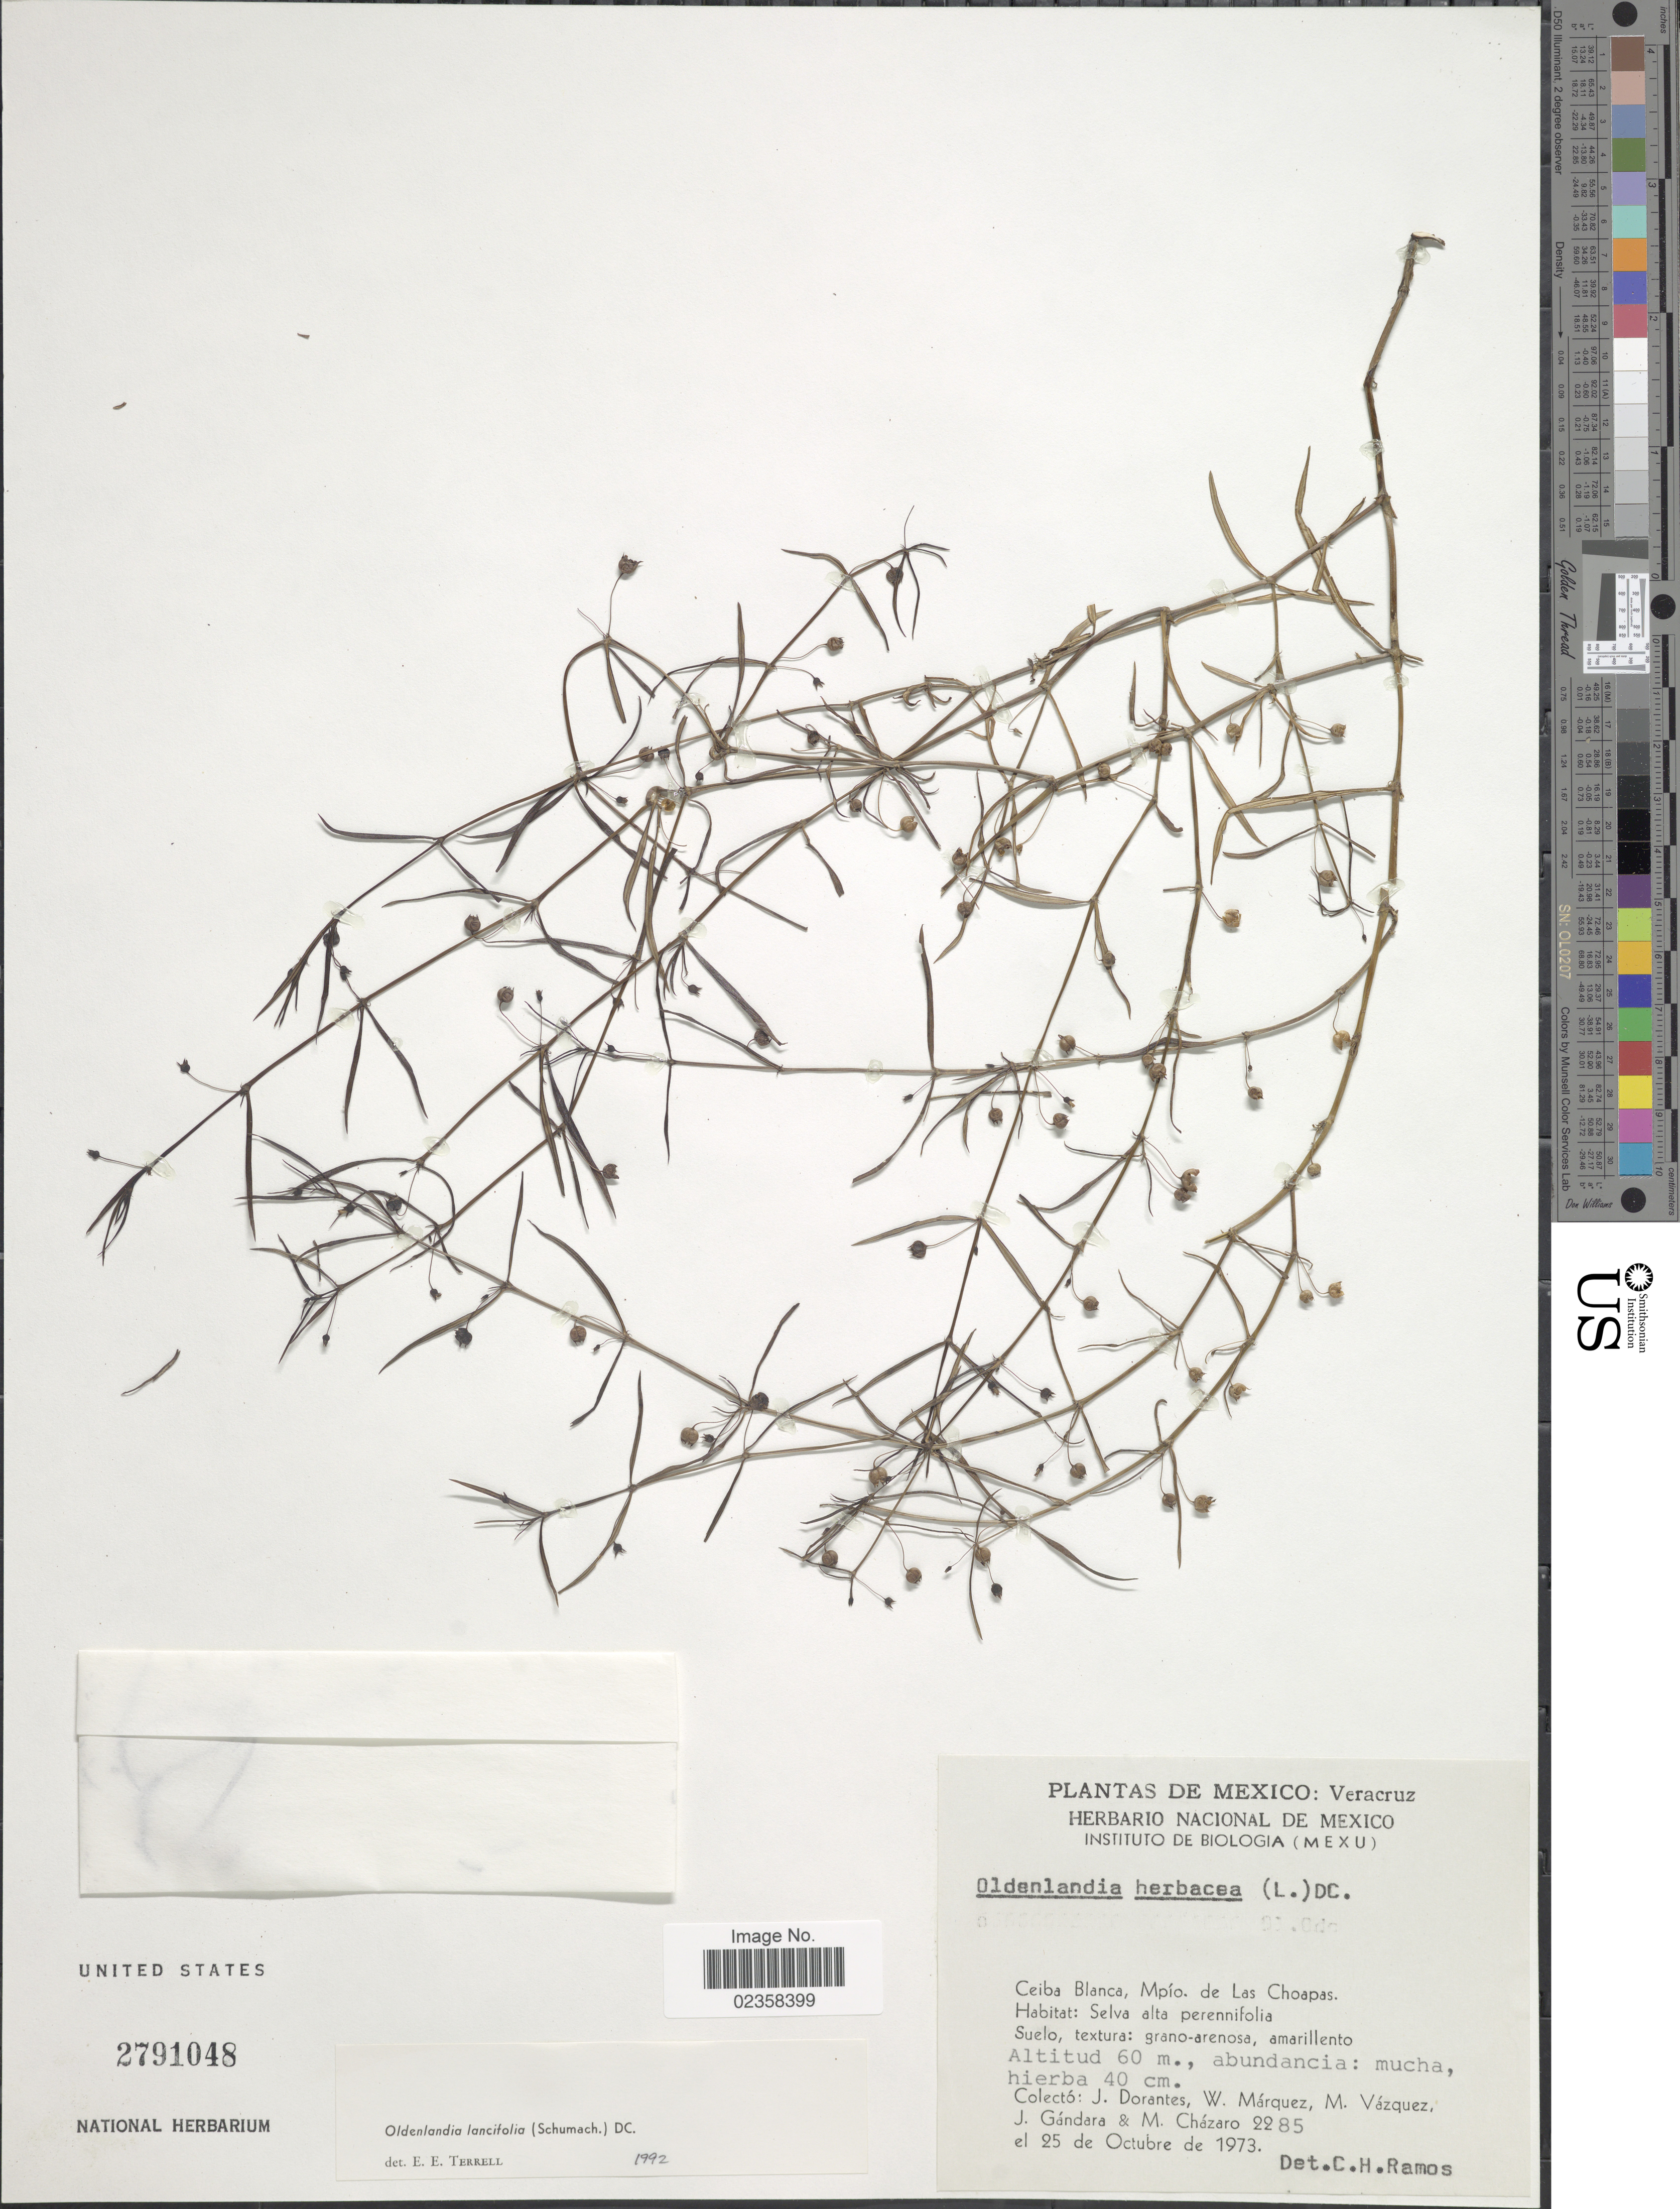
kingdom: Plantae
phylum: Tracheophyta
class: Magnoliopsida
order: Gentianales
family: Rubiaceae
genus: Oldenlandia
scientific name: Oldenlandia lancifolia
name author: (Schumach.) DC.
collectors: J. Dorantes, W. Márquez, M. Vázquez, J. M. Gándara & M. Chazaro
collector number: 2285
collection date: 1973-10-25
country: Mexico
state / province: Veracruz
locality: Ceiba Blanca, Mpio. de las Choapas.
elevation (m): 60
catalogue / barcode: US 2791048